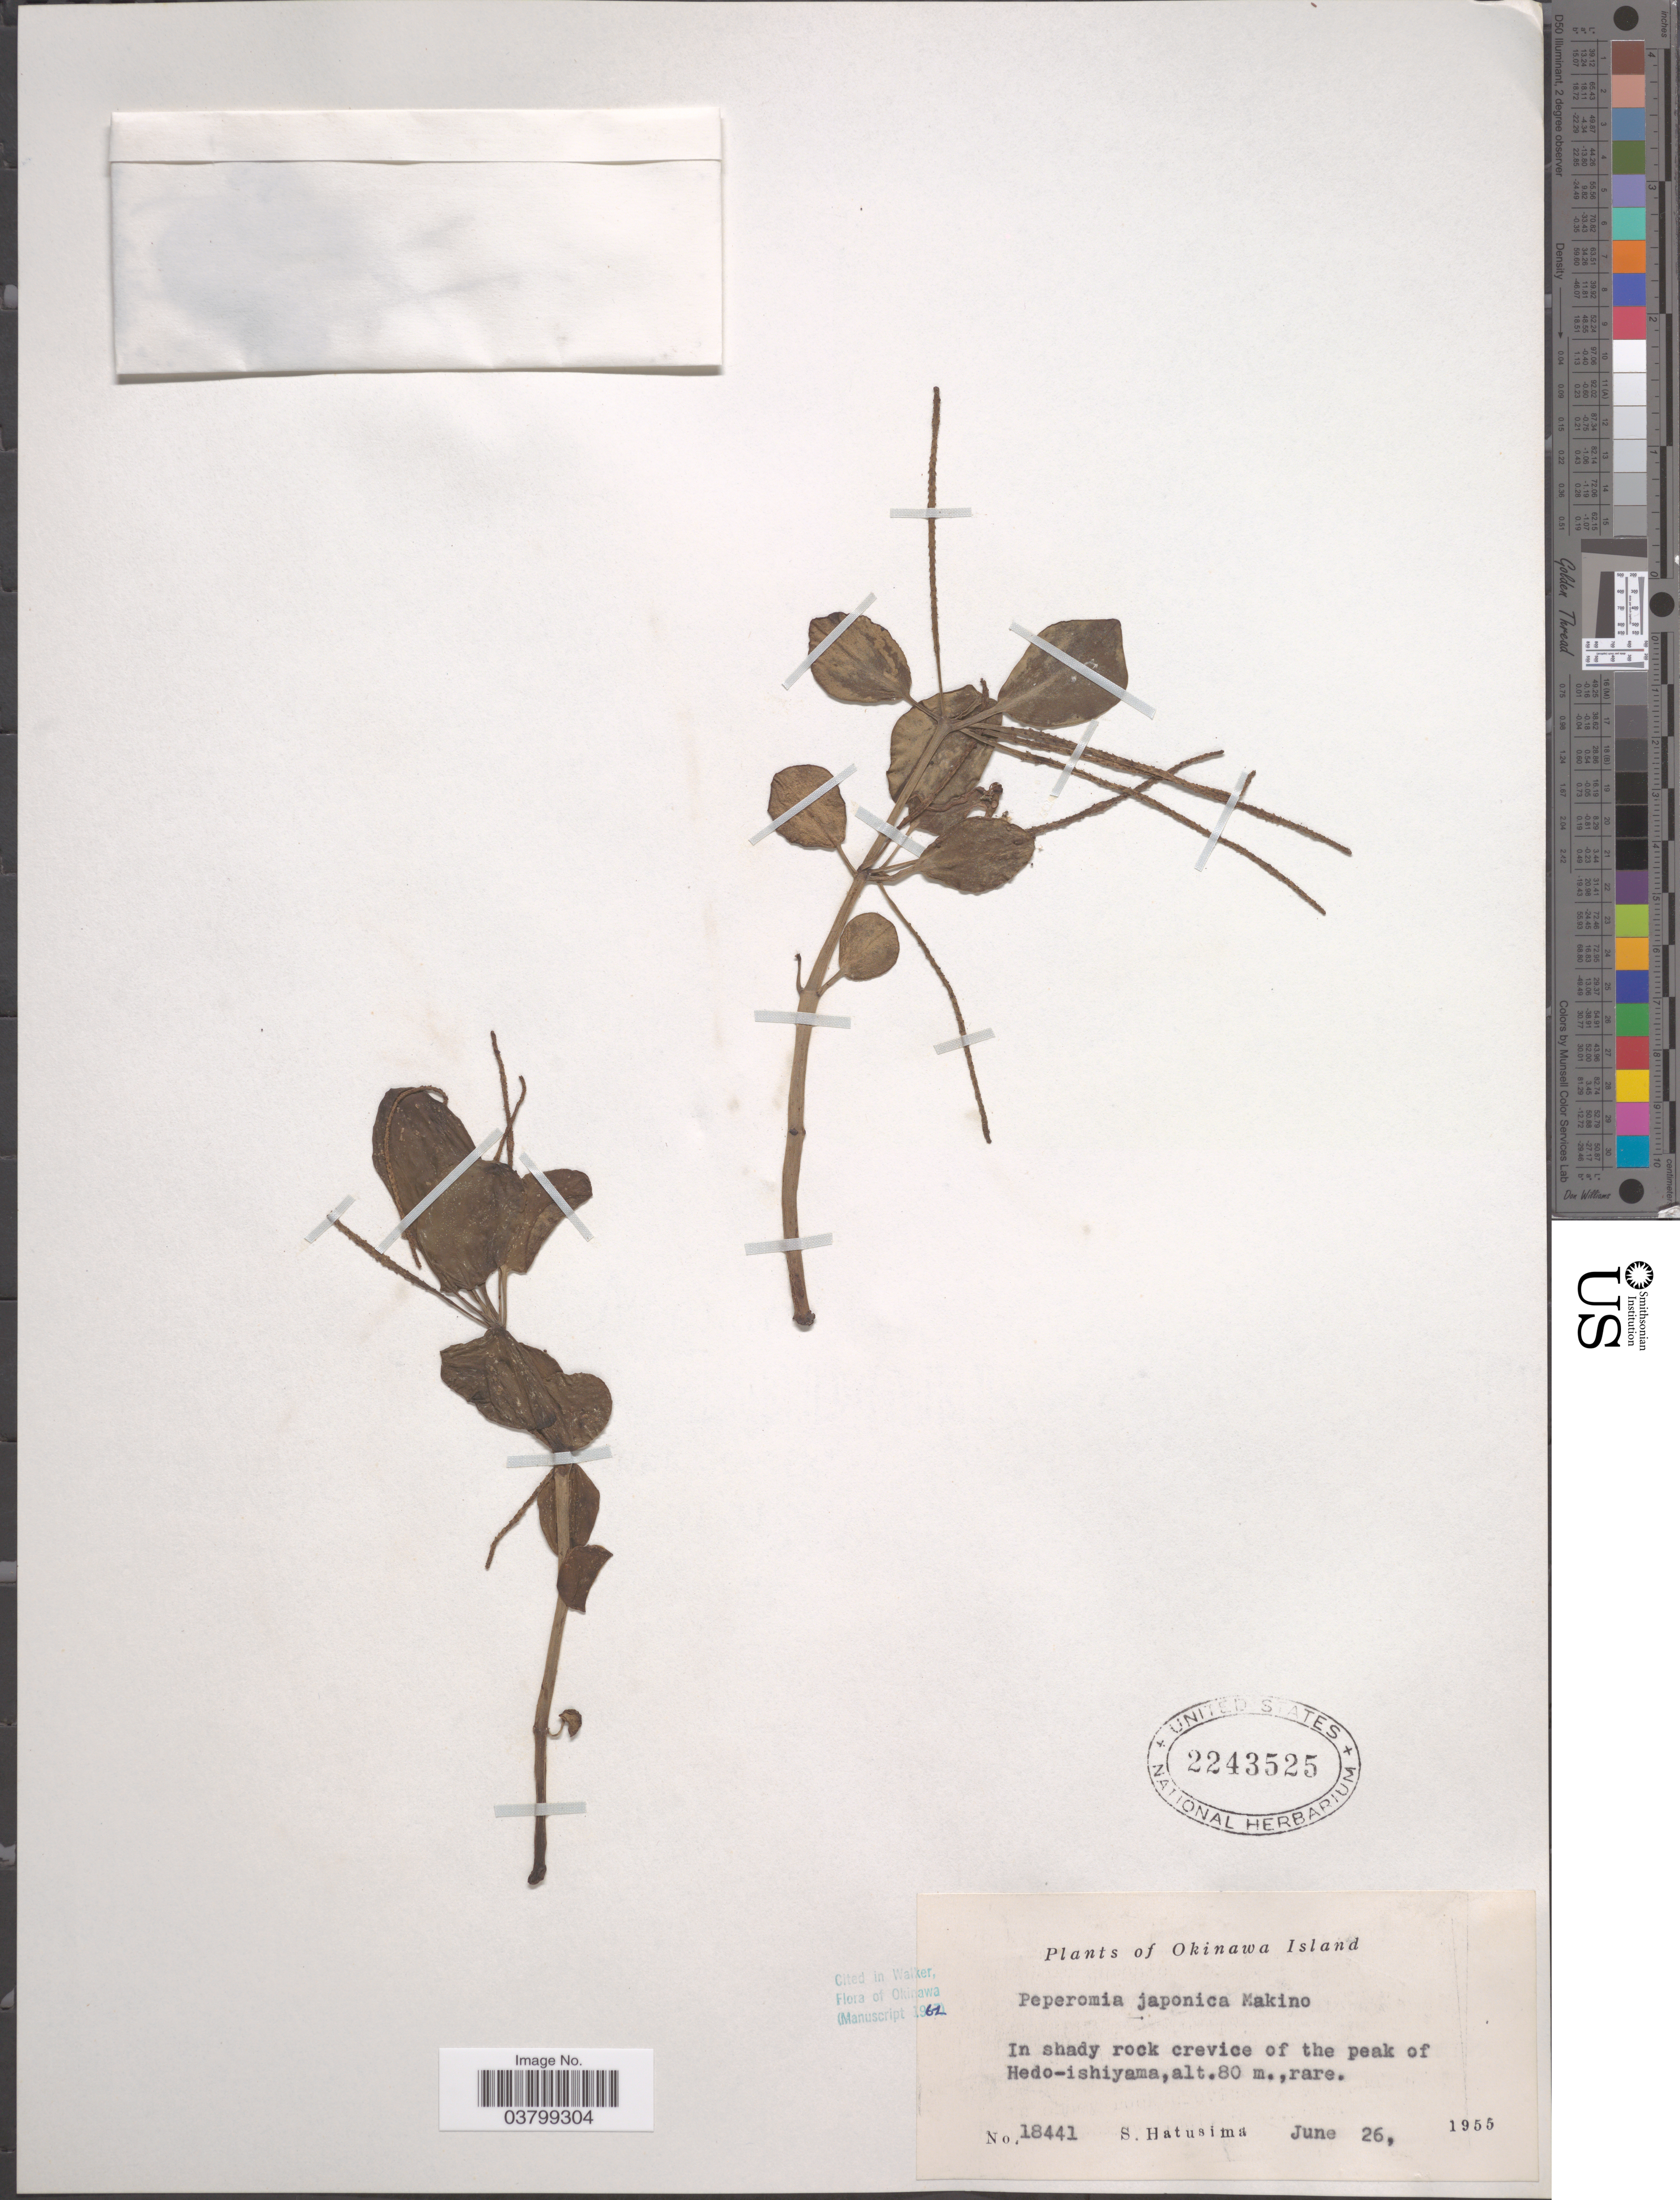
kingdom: Plantae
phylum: Tracheophyta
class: Magnoliopsida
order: Piperales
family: Piperaceae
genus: Peperomia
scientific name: Peperomia japonica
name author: Makino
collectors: S. Hatusima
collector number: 18441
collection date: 1955-06-26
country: Japan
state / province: Okinawa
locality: Okinawa Island. In shady rock crevice of the peak of Hedo-ishiyama.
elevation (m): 80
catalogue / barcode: US 2243525